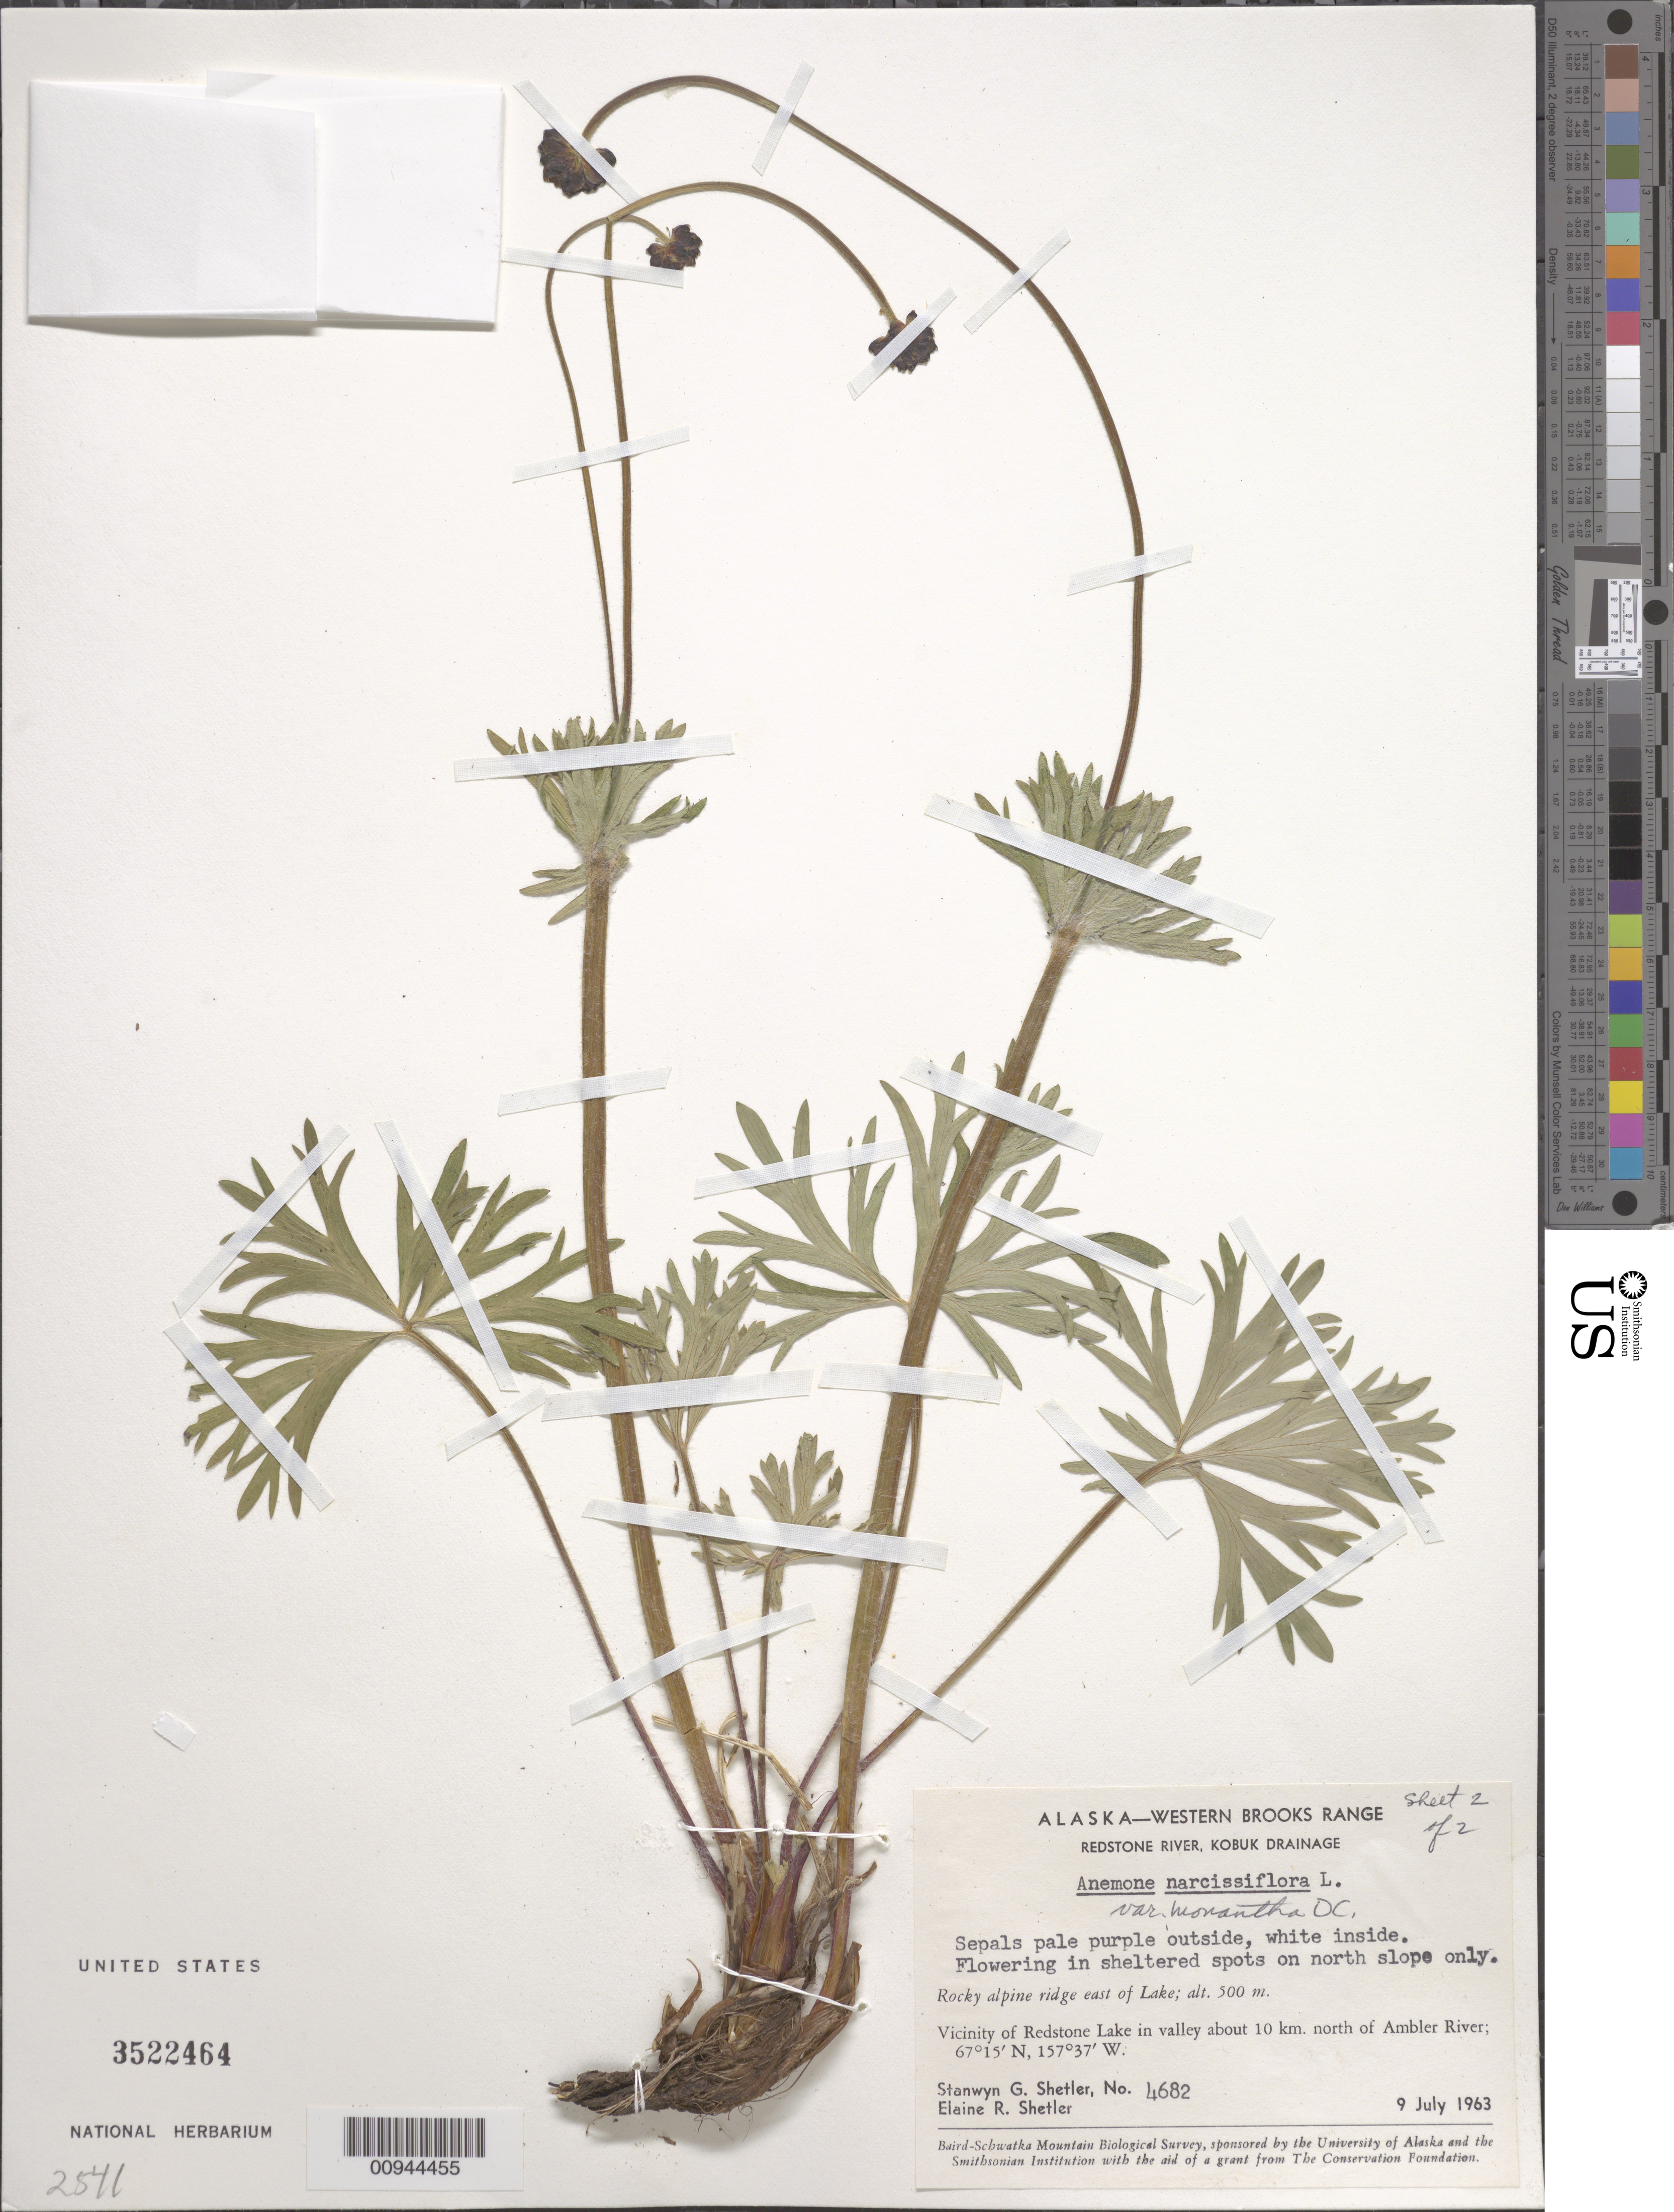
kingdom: Plantae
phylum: Tracheophyta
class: Magnoliopsida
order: Ranunculales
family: Ranunculaceae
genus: Anemone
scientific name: Anemone narcissiflora var. monantha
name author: DC.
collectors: S. Shetler & E. R. Shetler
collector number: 4682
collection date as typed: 09 Jul 1963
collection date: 1963-07-09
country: United States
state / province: Alaska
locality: South of Noatak River about midway between mouths of Kugururok and Nimiuktuk Rivers. Western Brooks Range, Middle Noatak Valley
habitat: Tundra. Flowering in sheltered spots on north slope only. Rocky alpine ridge east of Lake.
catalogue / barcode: US 3522464